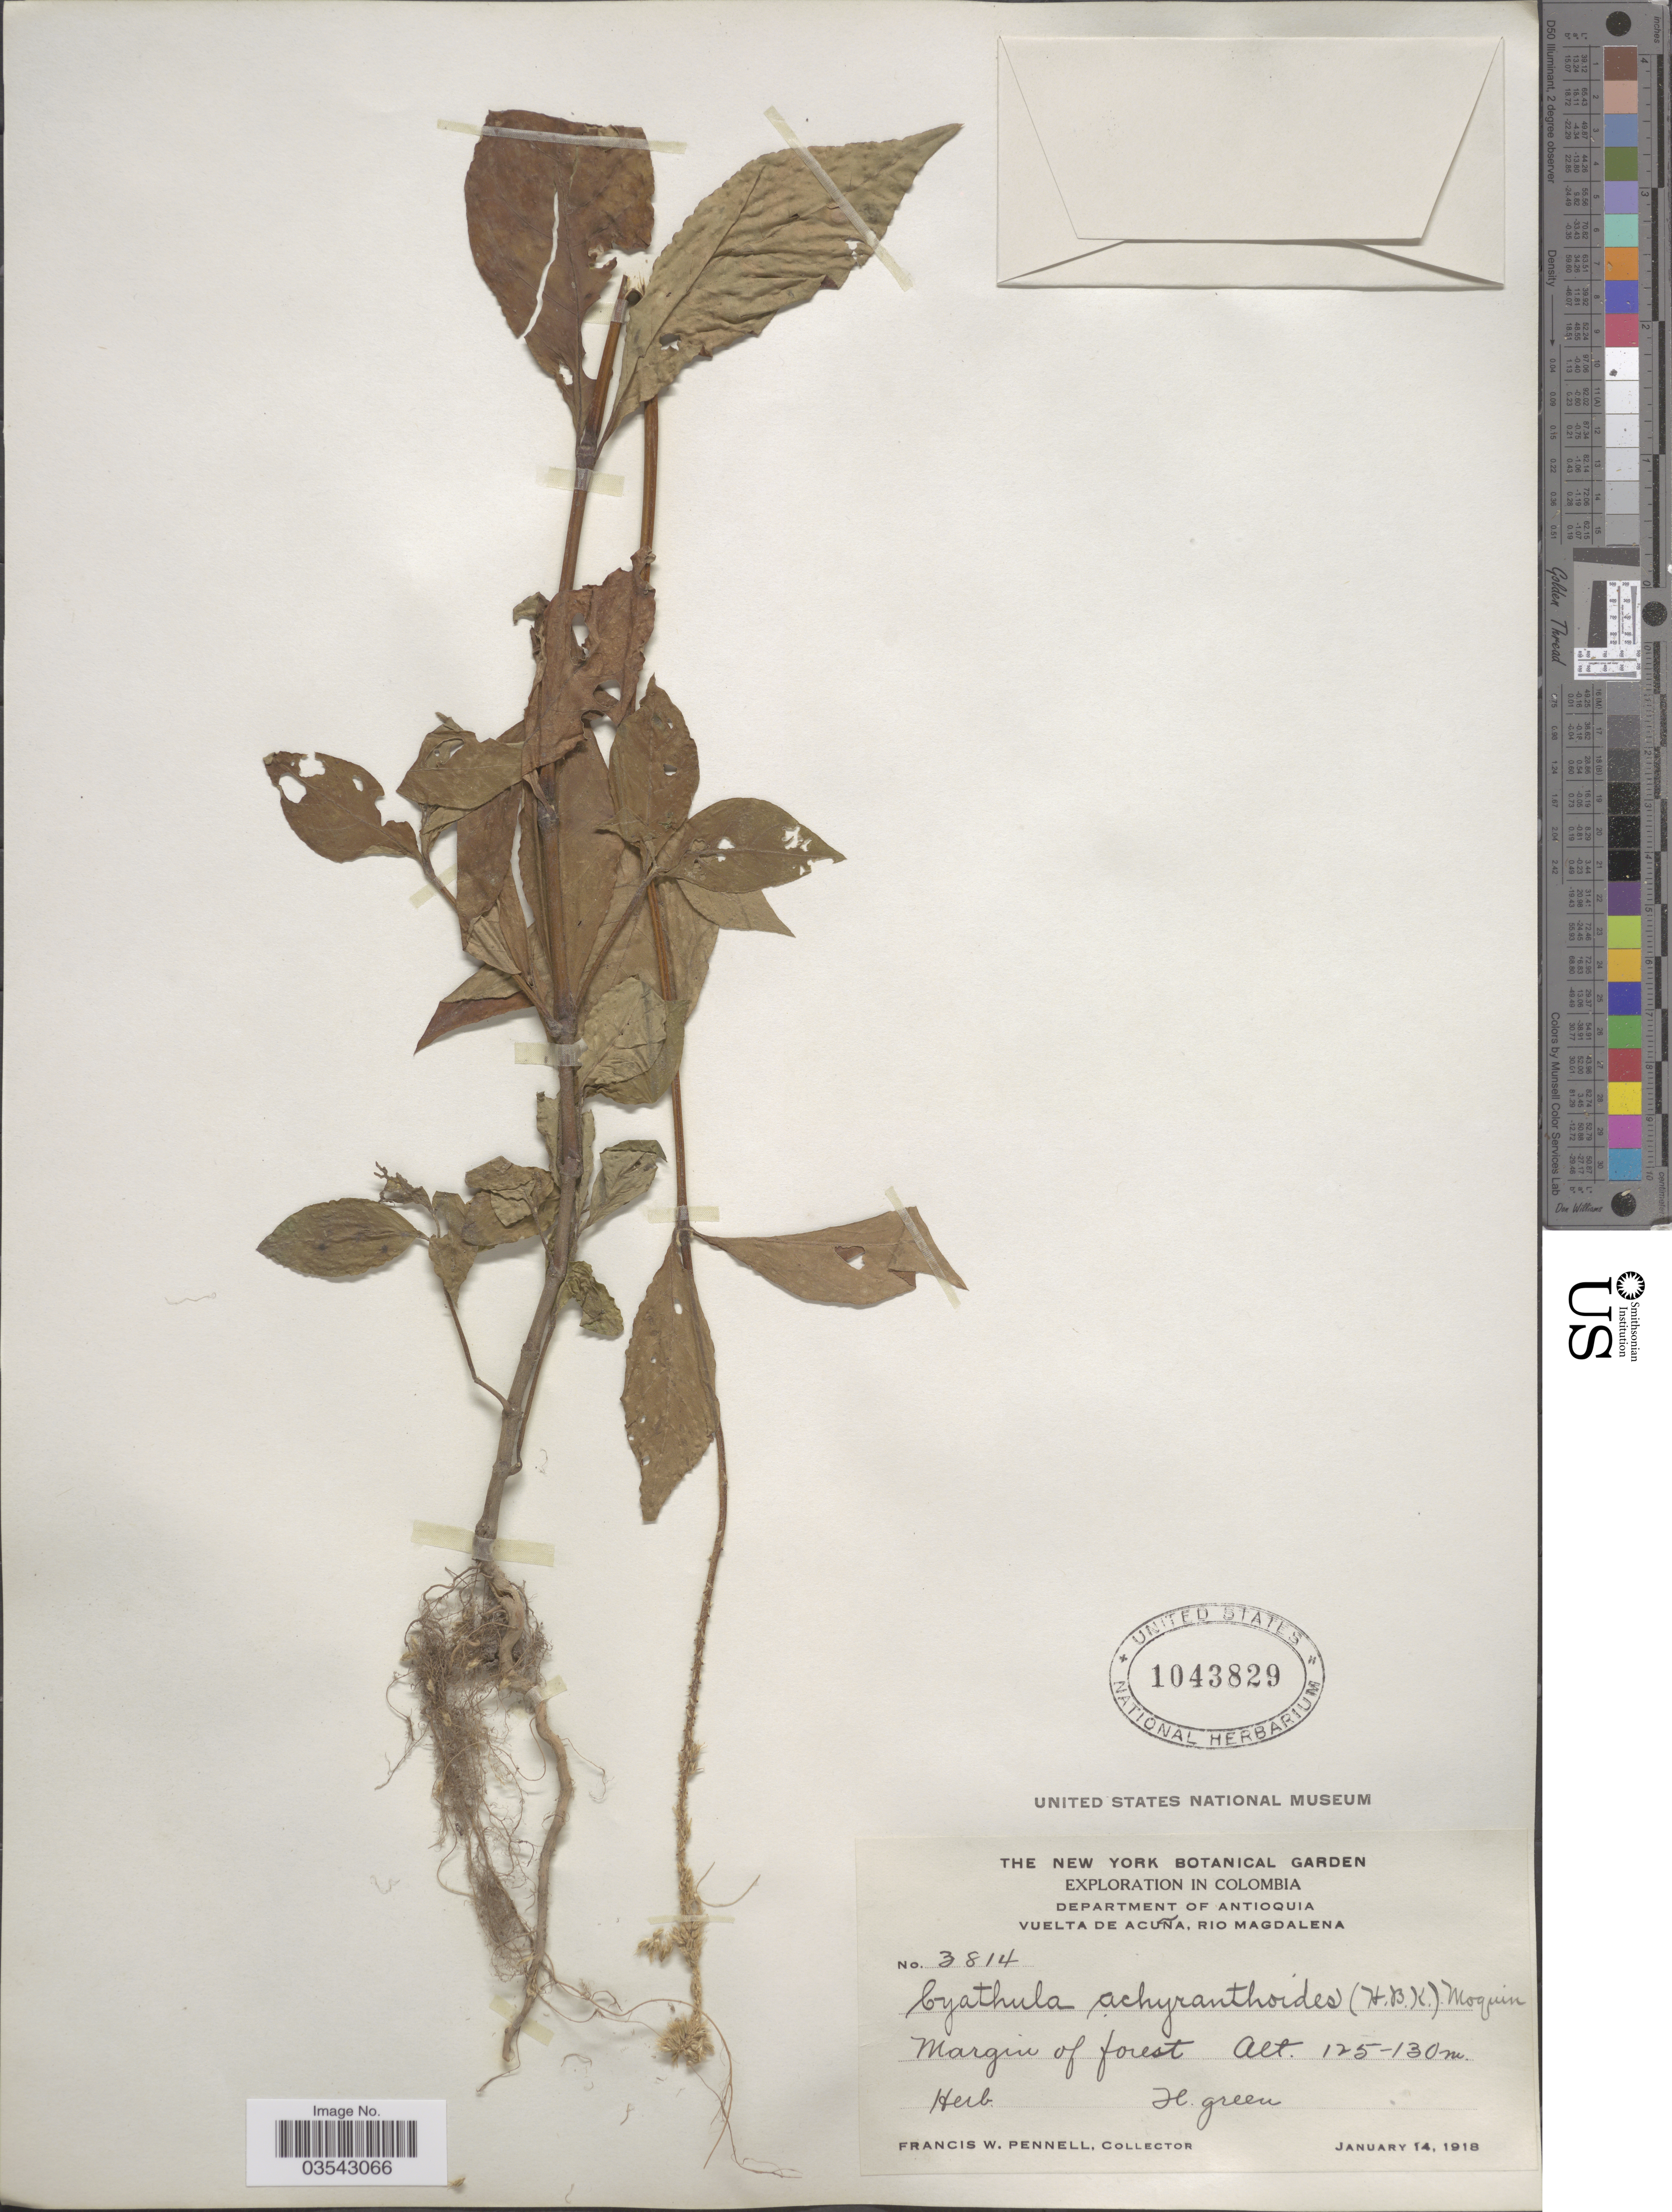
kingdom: Plantae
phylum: Tracheophyta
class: Magnoliopsida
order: Caryophyllales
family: Amaranthaceae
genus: Cyathula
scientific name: Cyathula achyranthoides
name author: (Kunth) Moq.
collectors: F. W. Pennell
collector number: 3814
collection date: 1918-01-14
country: Colombia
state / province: Antioquia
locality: Department of Antioquia, Vuelta de Acuña, Rio Magdalena. Margin of forest.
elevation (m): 125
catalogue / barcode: US 1043829